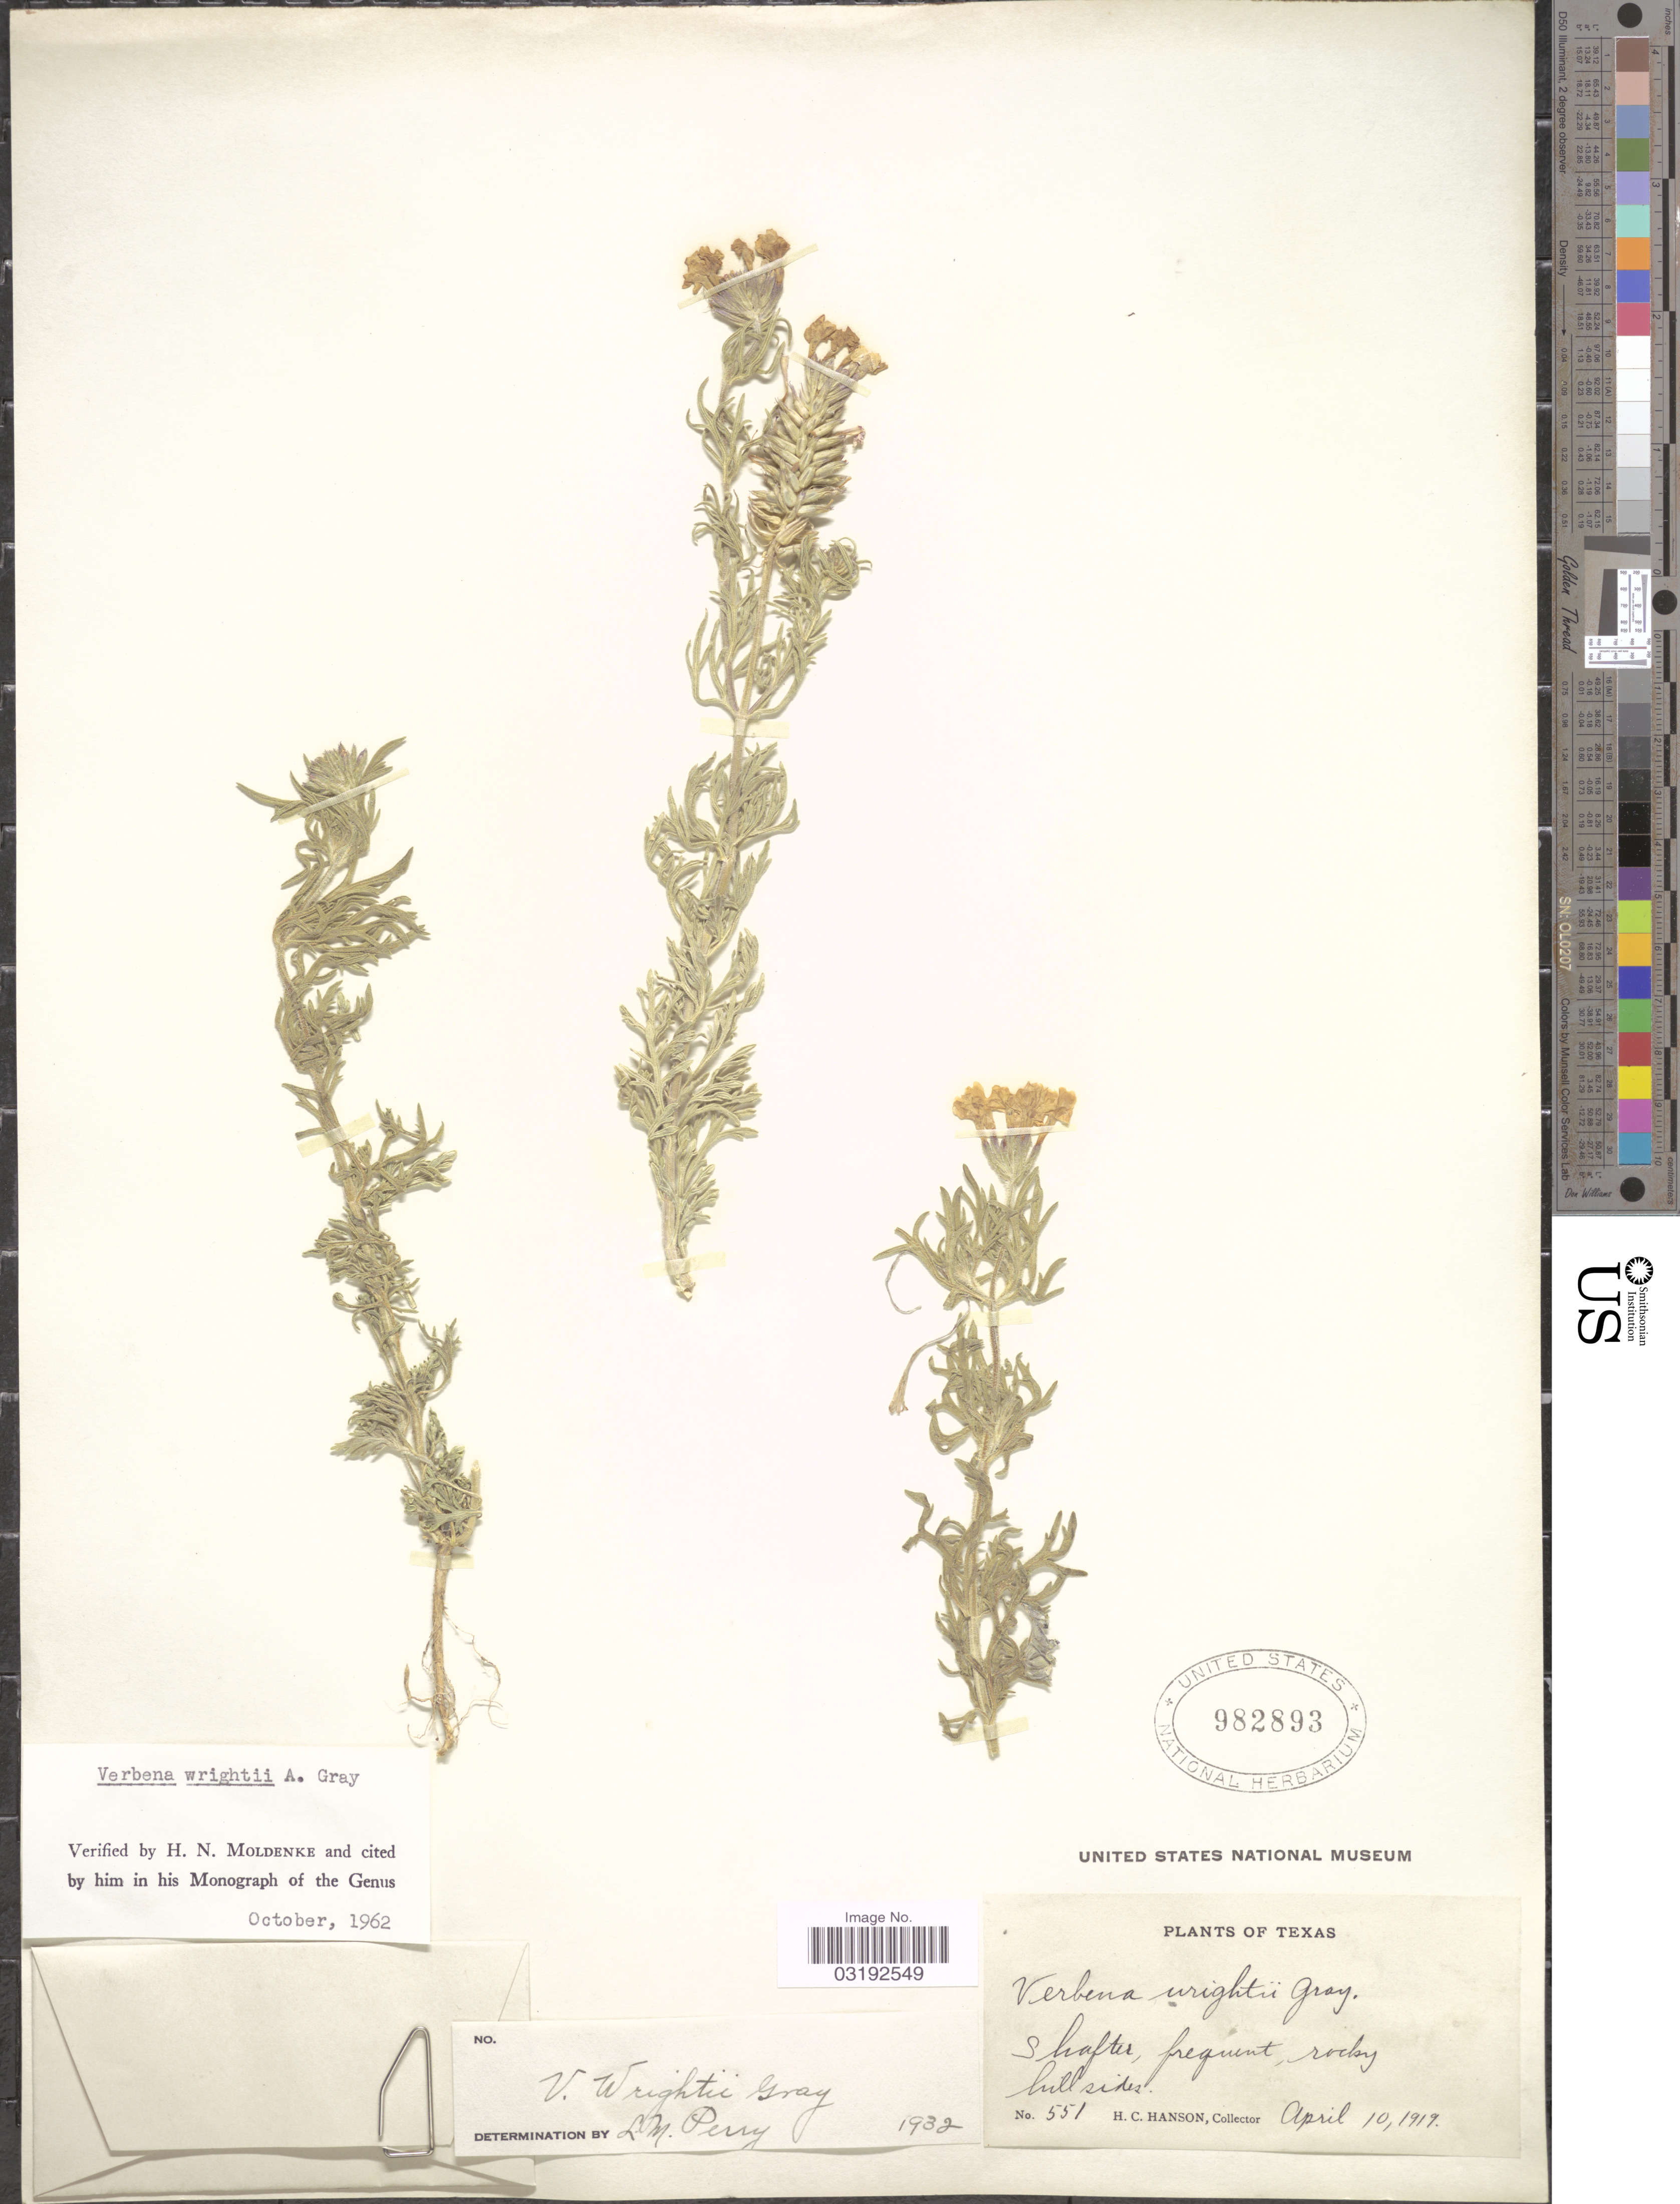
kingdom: Plantae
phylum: Tracheophyta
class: Magnoliopsida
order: Lamiales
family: Verbenaceae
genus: Verbena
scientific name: Verbena wrightii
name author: A. Gray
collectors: H. Hanson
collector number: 551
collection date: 1919-04-10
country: United States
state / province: Texas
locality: Shafter, frequent, rocky hillside.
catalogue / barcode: US 982893